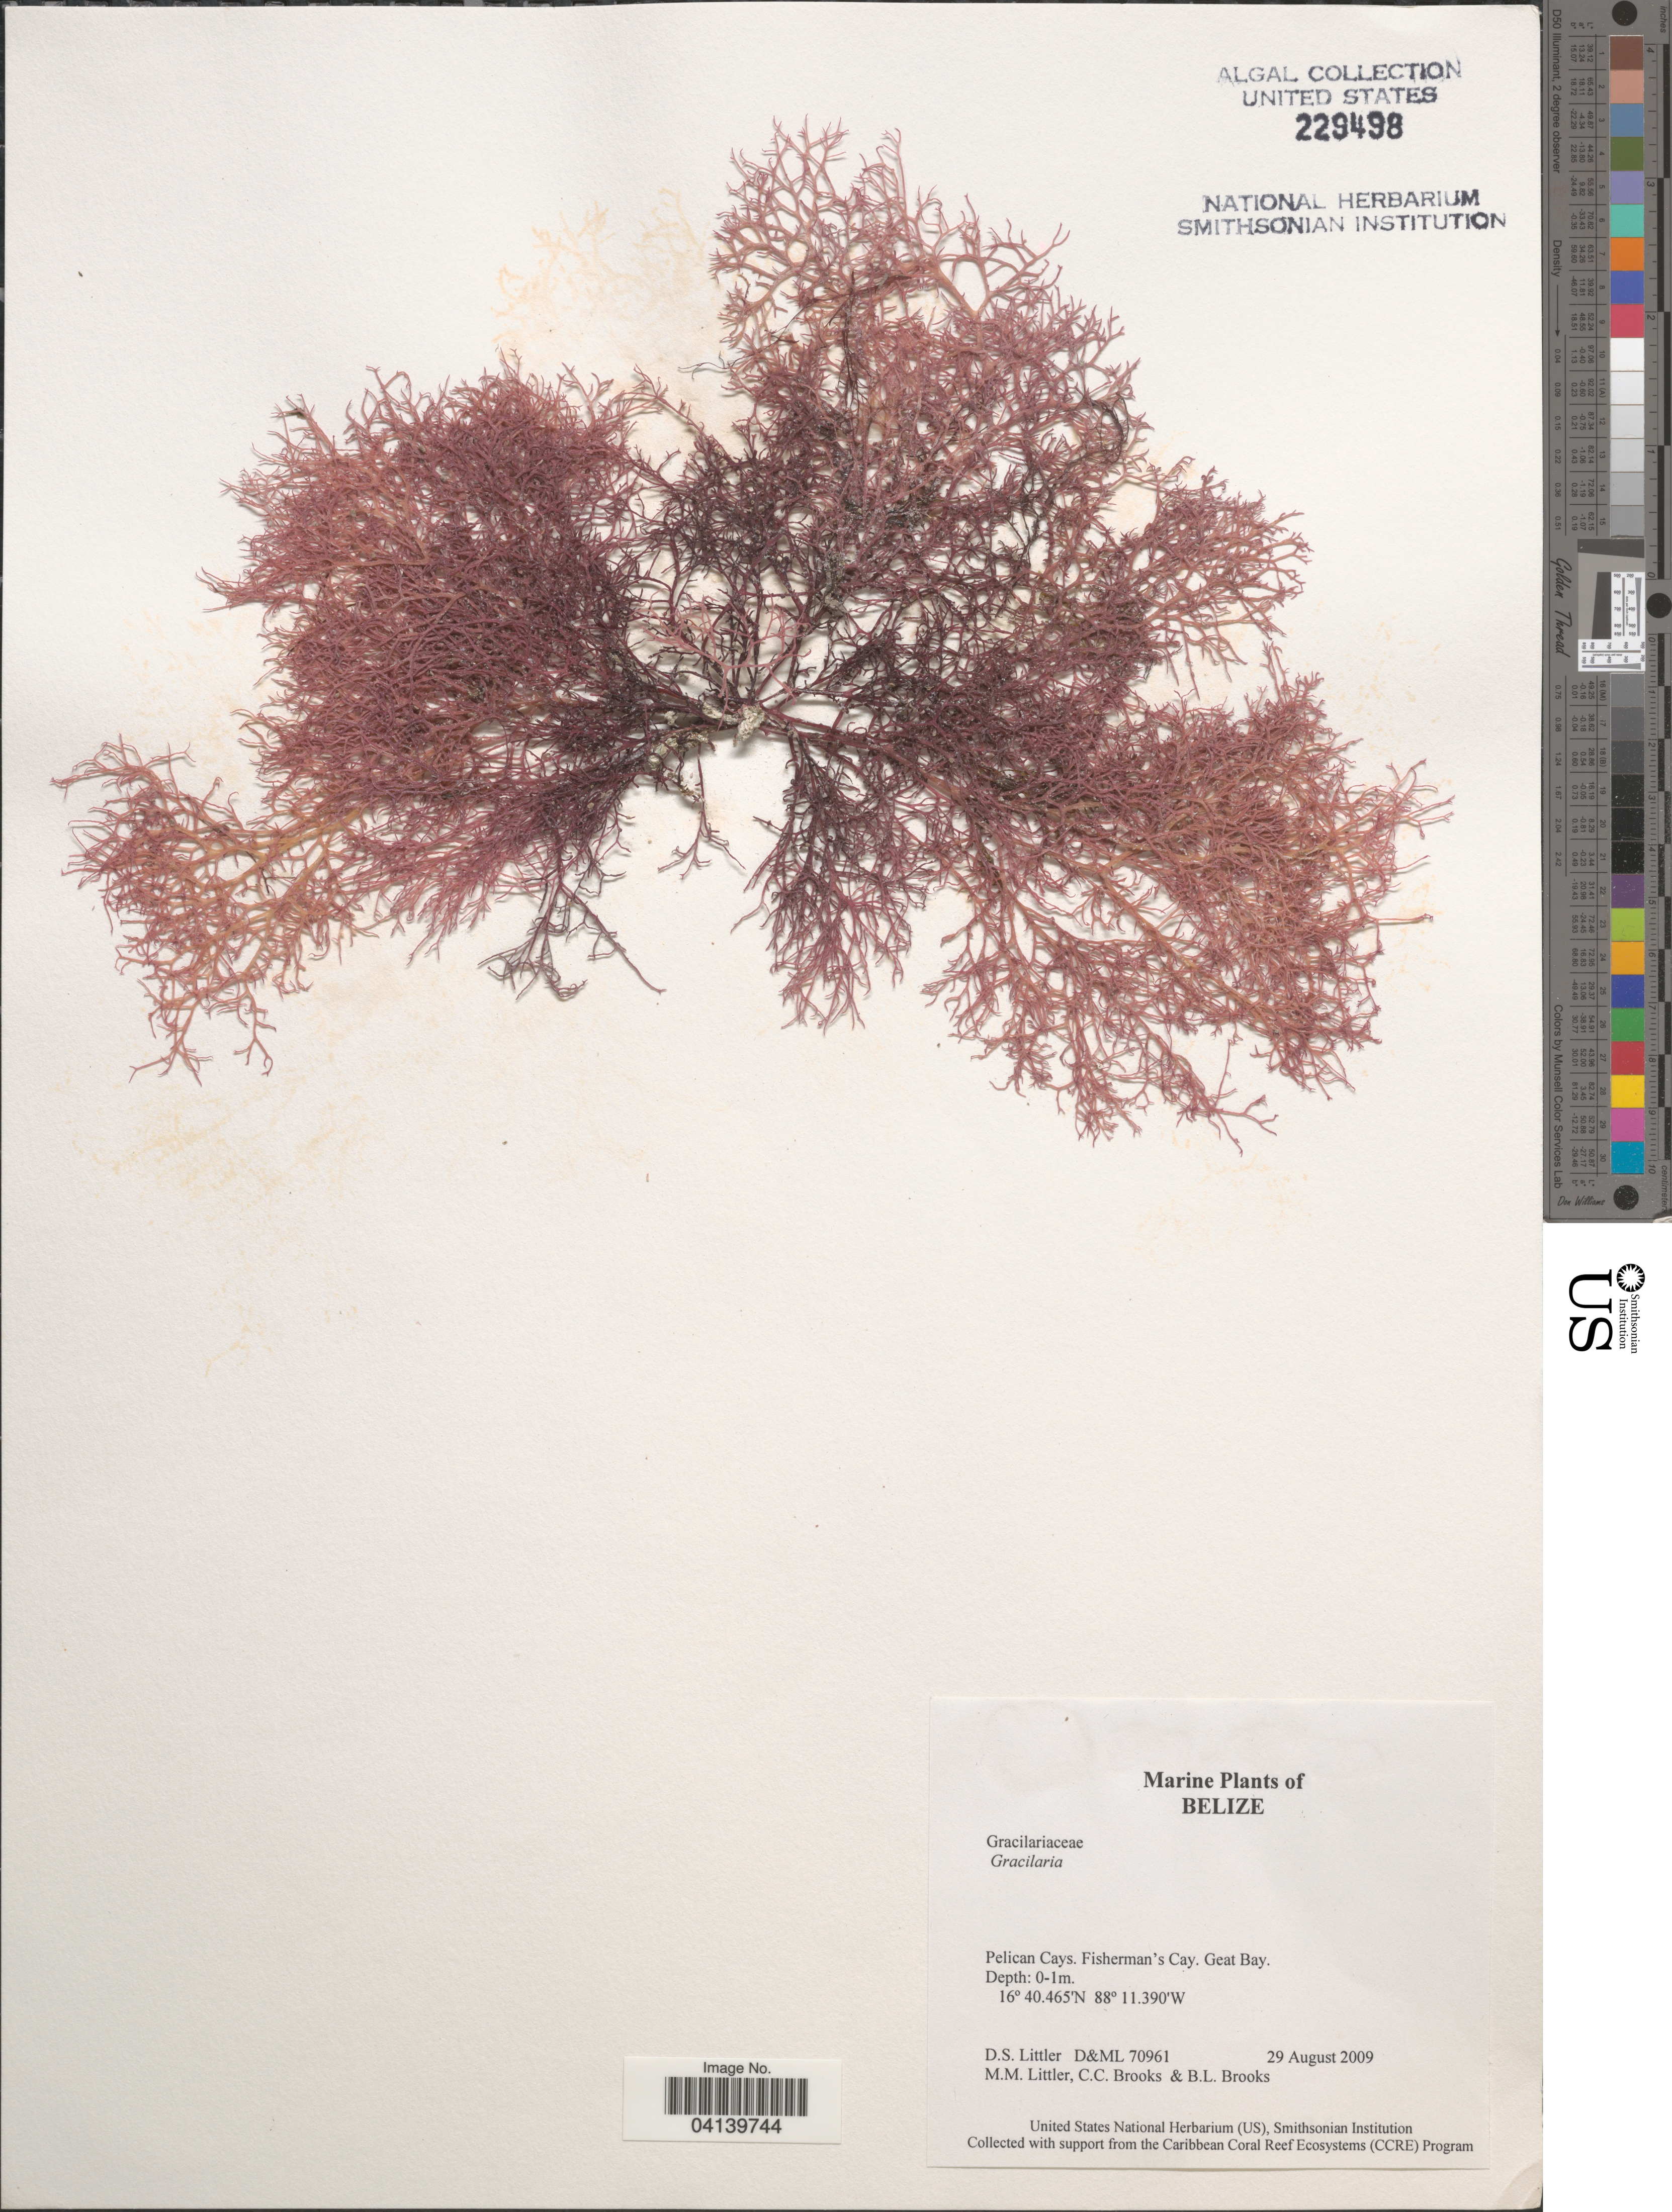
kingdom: Plantae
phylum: Rhodophyta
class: Florideophyceae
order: Gracilariales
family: Gracilariaceae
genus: Gracilaria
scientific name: Gracilaria sp.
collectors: D. S. Littler, C. Brooks & B. Brooks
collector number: D&ML 70961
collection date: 2009-08-29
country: Belize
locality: Pelican Cays. Fisherman's Cay. Great Bay.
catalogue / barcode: US 229498